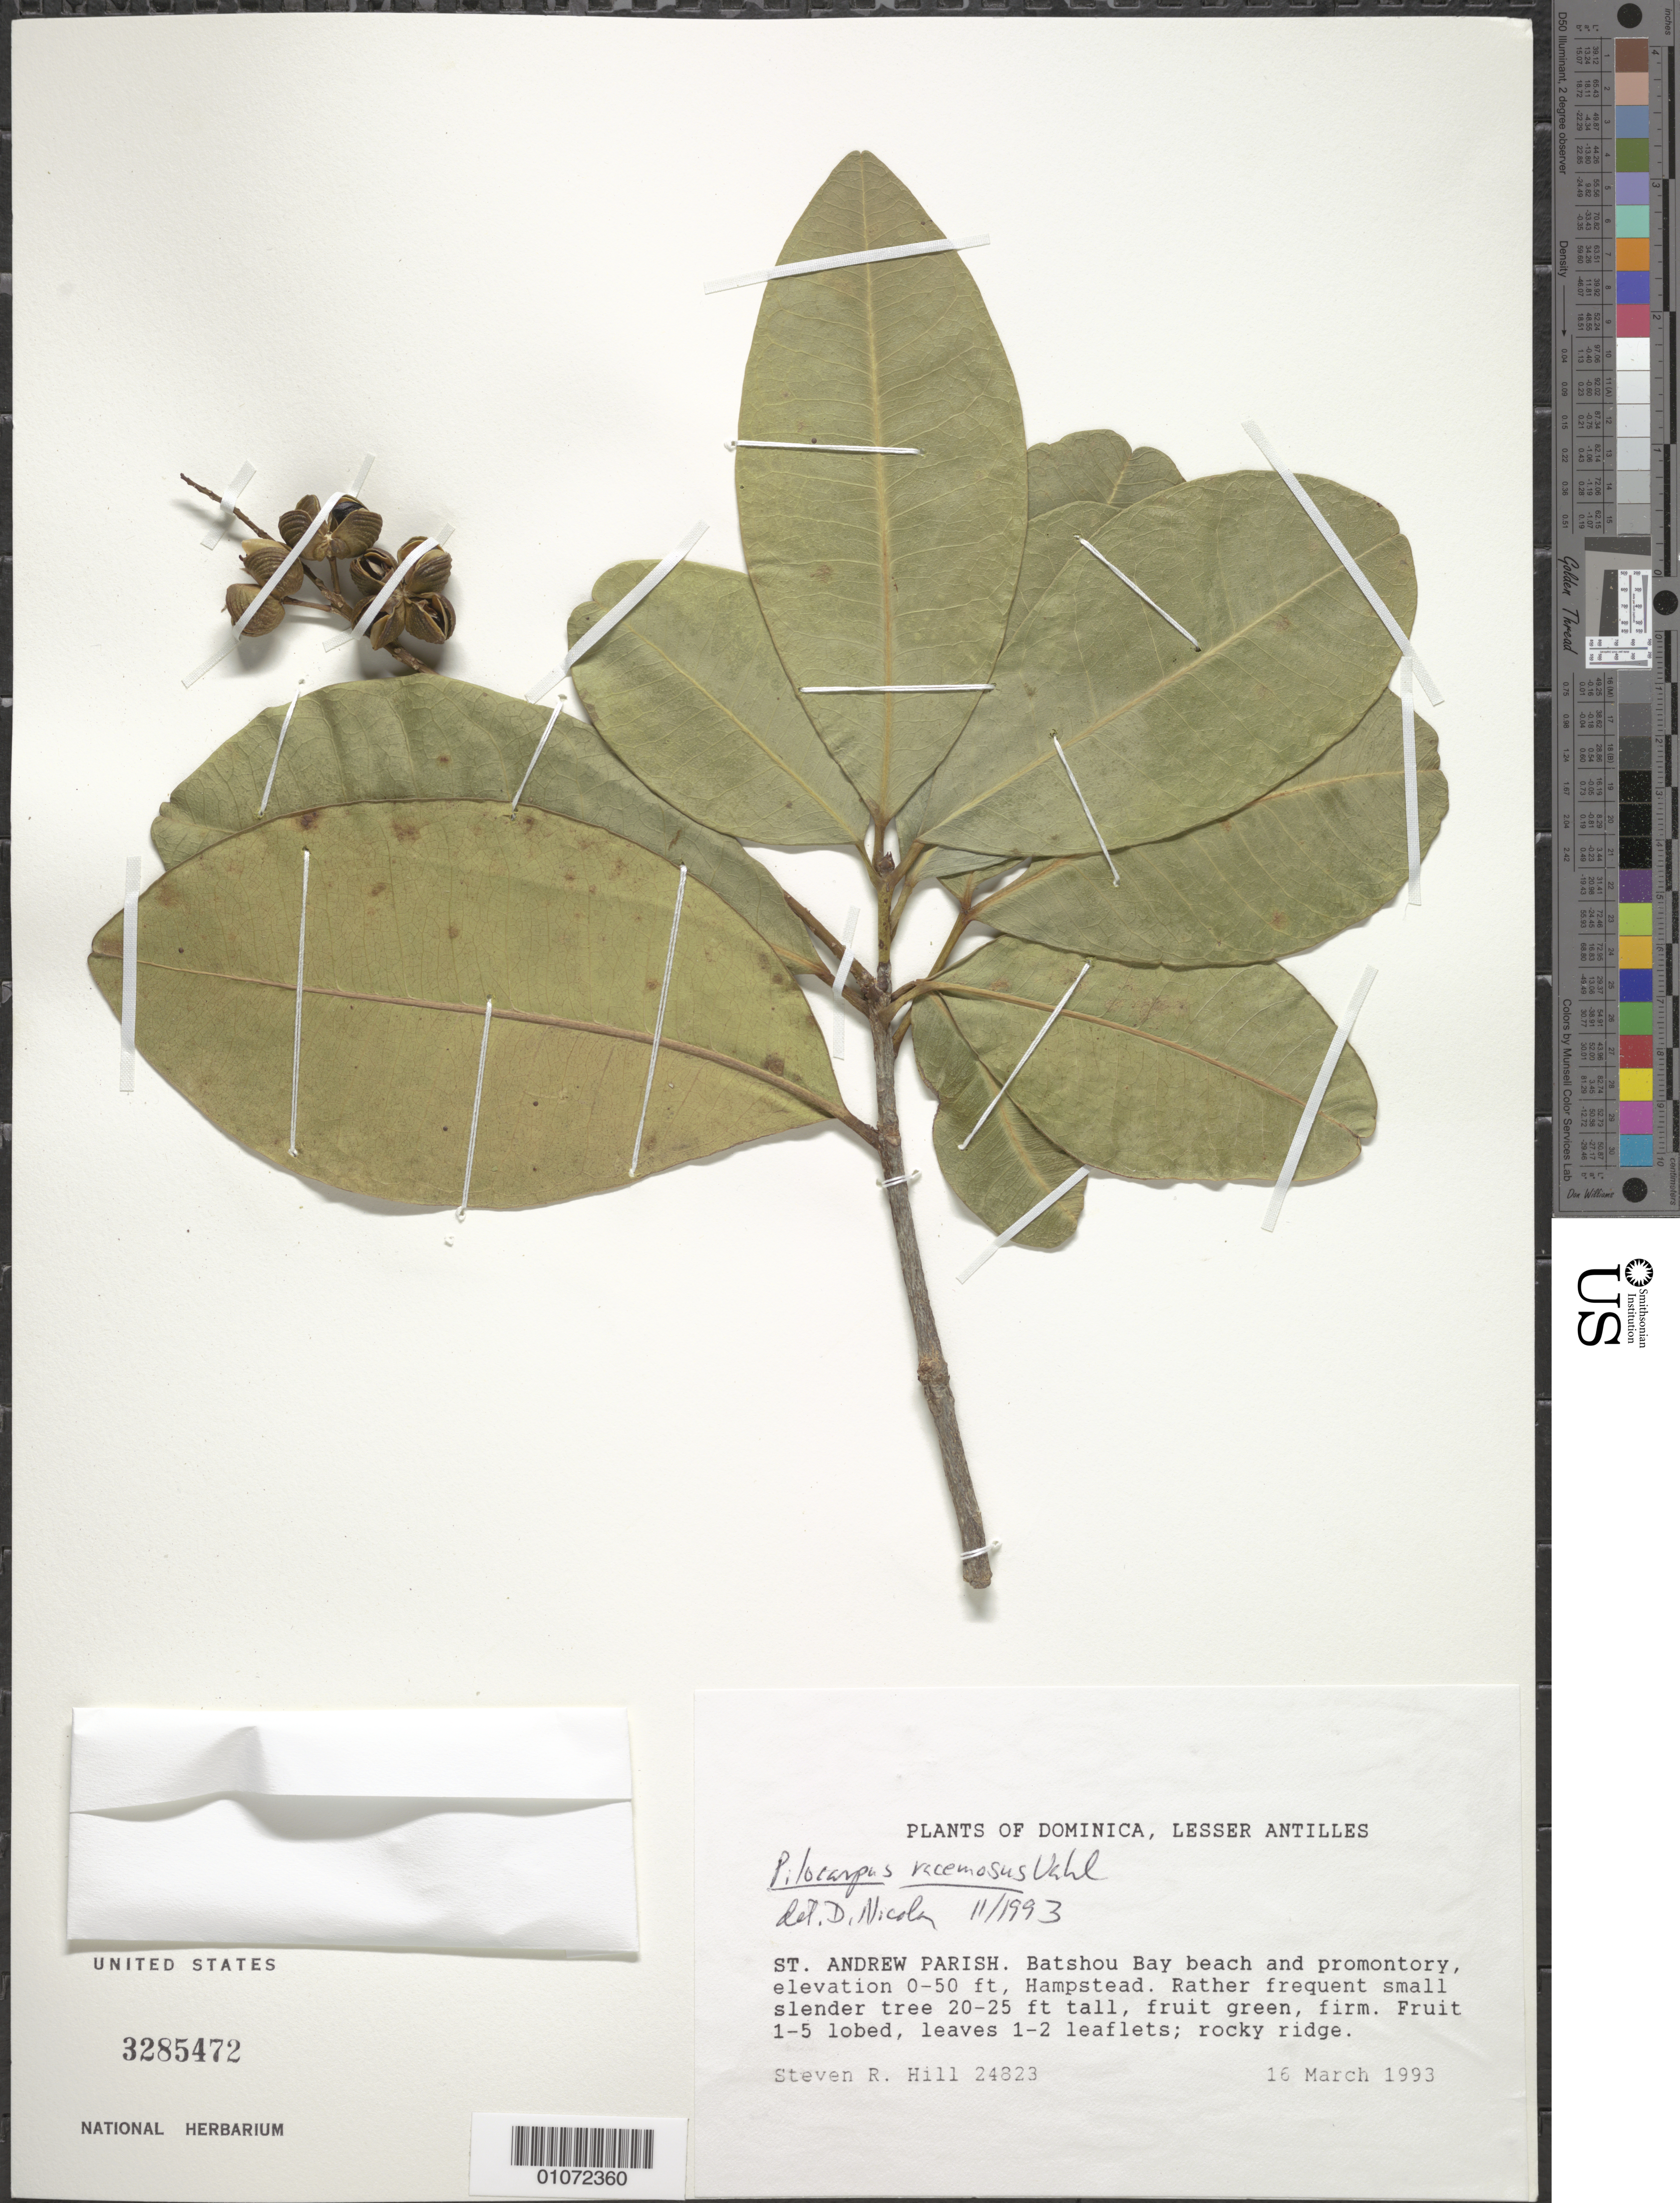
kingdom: Plantae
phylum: Tracheophyta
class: Magnoliopsida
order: Sapindales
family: Rutaceae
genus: Pilocarpus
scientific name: Pilocarpus racemosus subsp. racemosus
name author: Vahl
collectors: S. R. Hill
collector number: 24823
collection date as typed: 16 Mar 1993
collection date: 1993-03-16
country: Dominica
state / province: St. Andrew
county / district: Hampstead Heights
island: Dominica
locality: Batshou Bay beach and promontory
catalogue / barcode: US 3285472